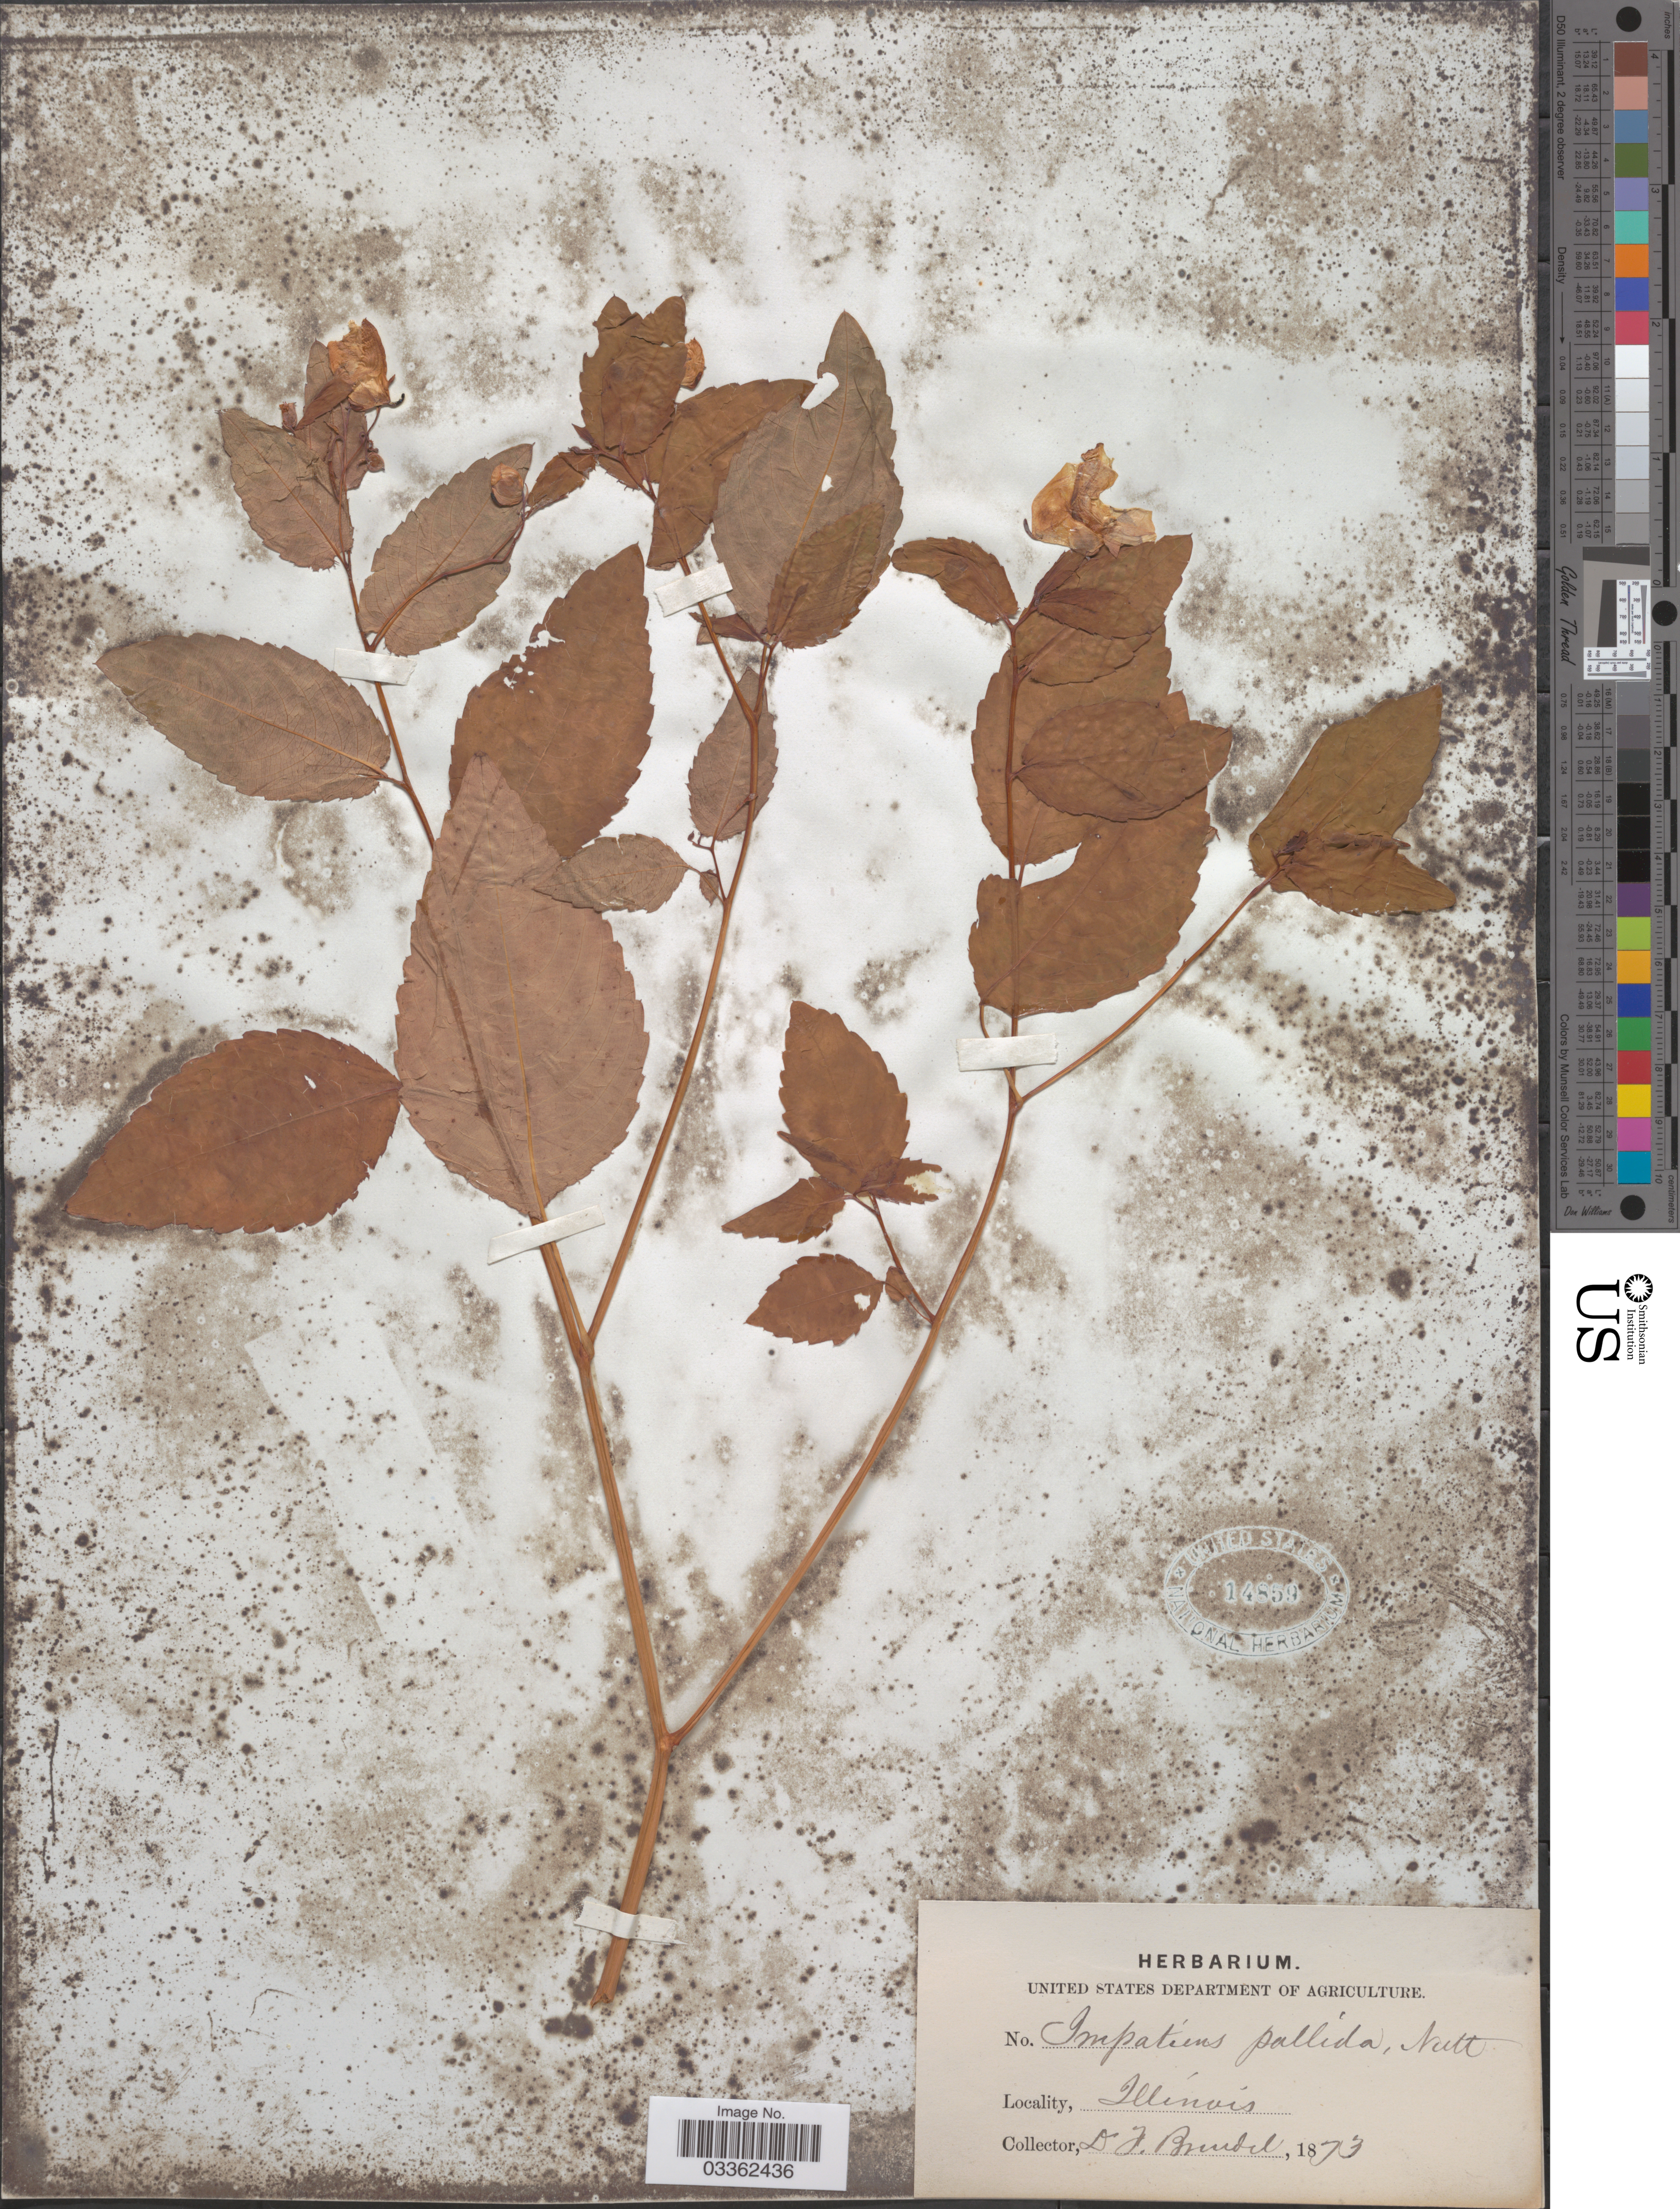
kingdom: Plantae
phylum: Tracheophyta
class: Magnoliopsida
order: Ericales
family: Balsaminaceae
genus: Impatiens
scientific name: Impatiens pallida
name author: Nutt.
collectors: F. Brendel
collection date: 1873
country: United States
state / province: Illinois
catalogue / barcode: US 14859